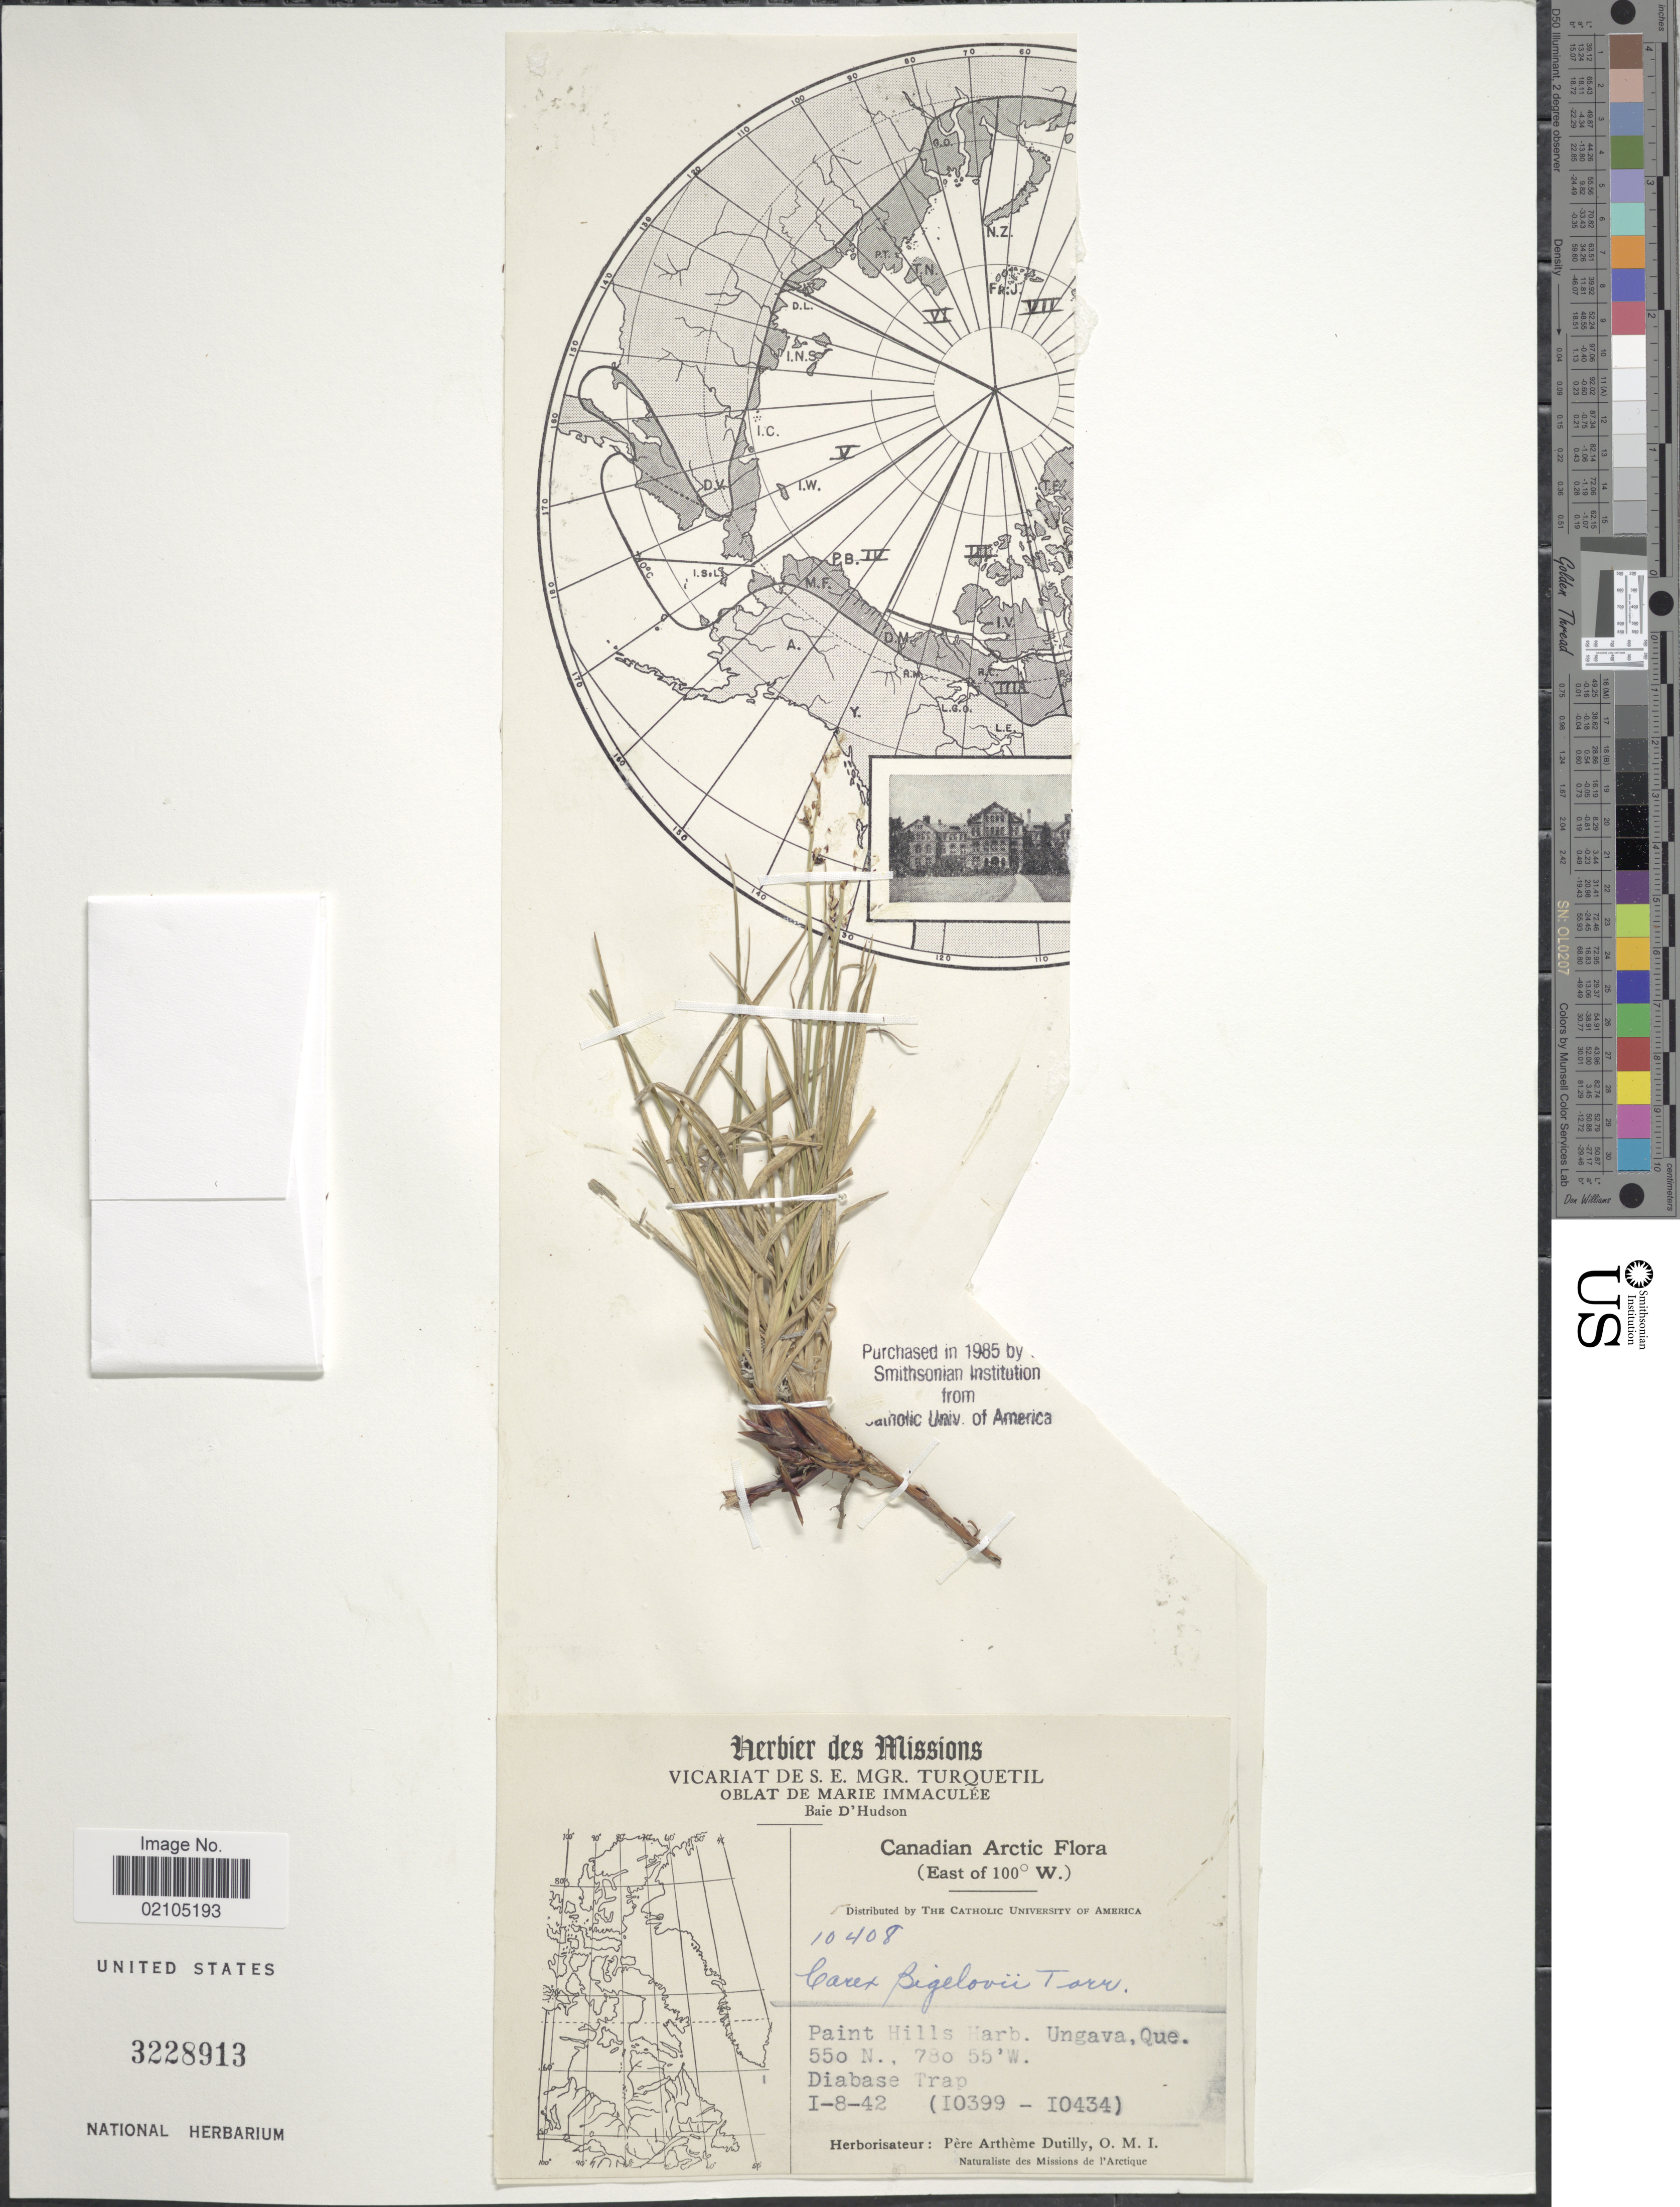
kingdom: Plantae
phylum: Tracheophyta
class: Liliopsida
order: Poales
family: Cyperaceae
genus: Carex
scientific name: Carex bigelowii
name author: Torr. ex Schwein.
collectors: A. Dutilly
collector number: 10408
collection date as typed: Transcribed d/m/y: 1/8/42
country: Canada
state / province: Quebec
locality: Paint Hills, Harb. Ungava, Que. Diabase Trap. Canadian Arctic (East of 100ºW)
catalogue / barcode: US 3228913